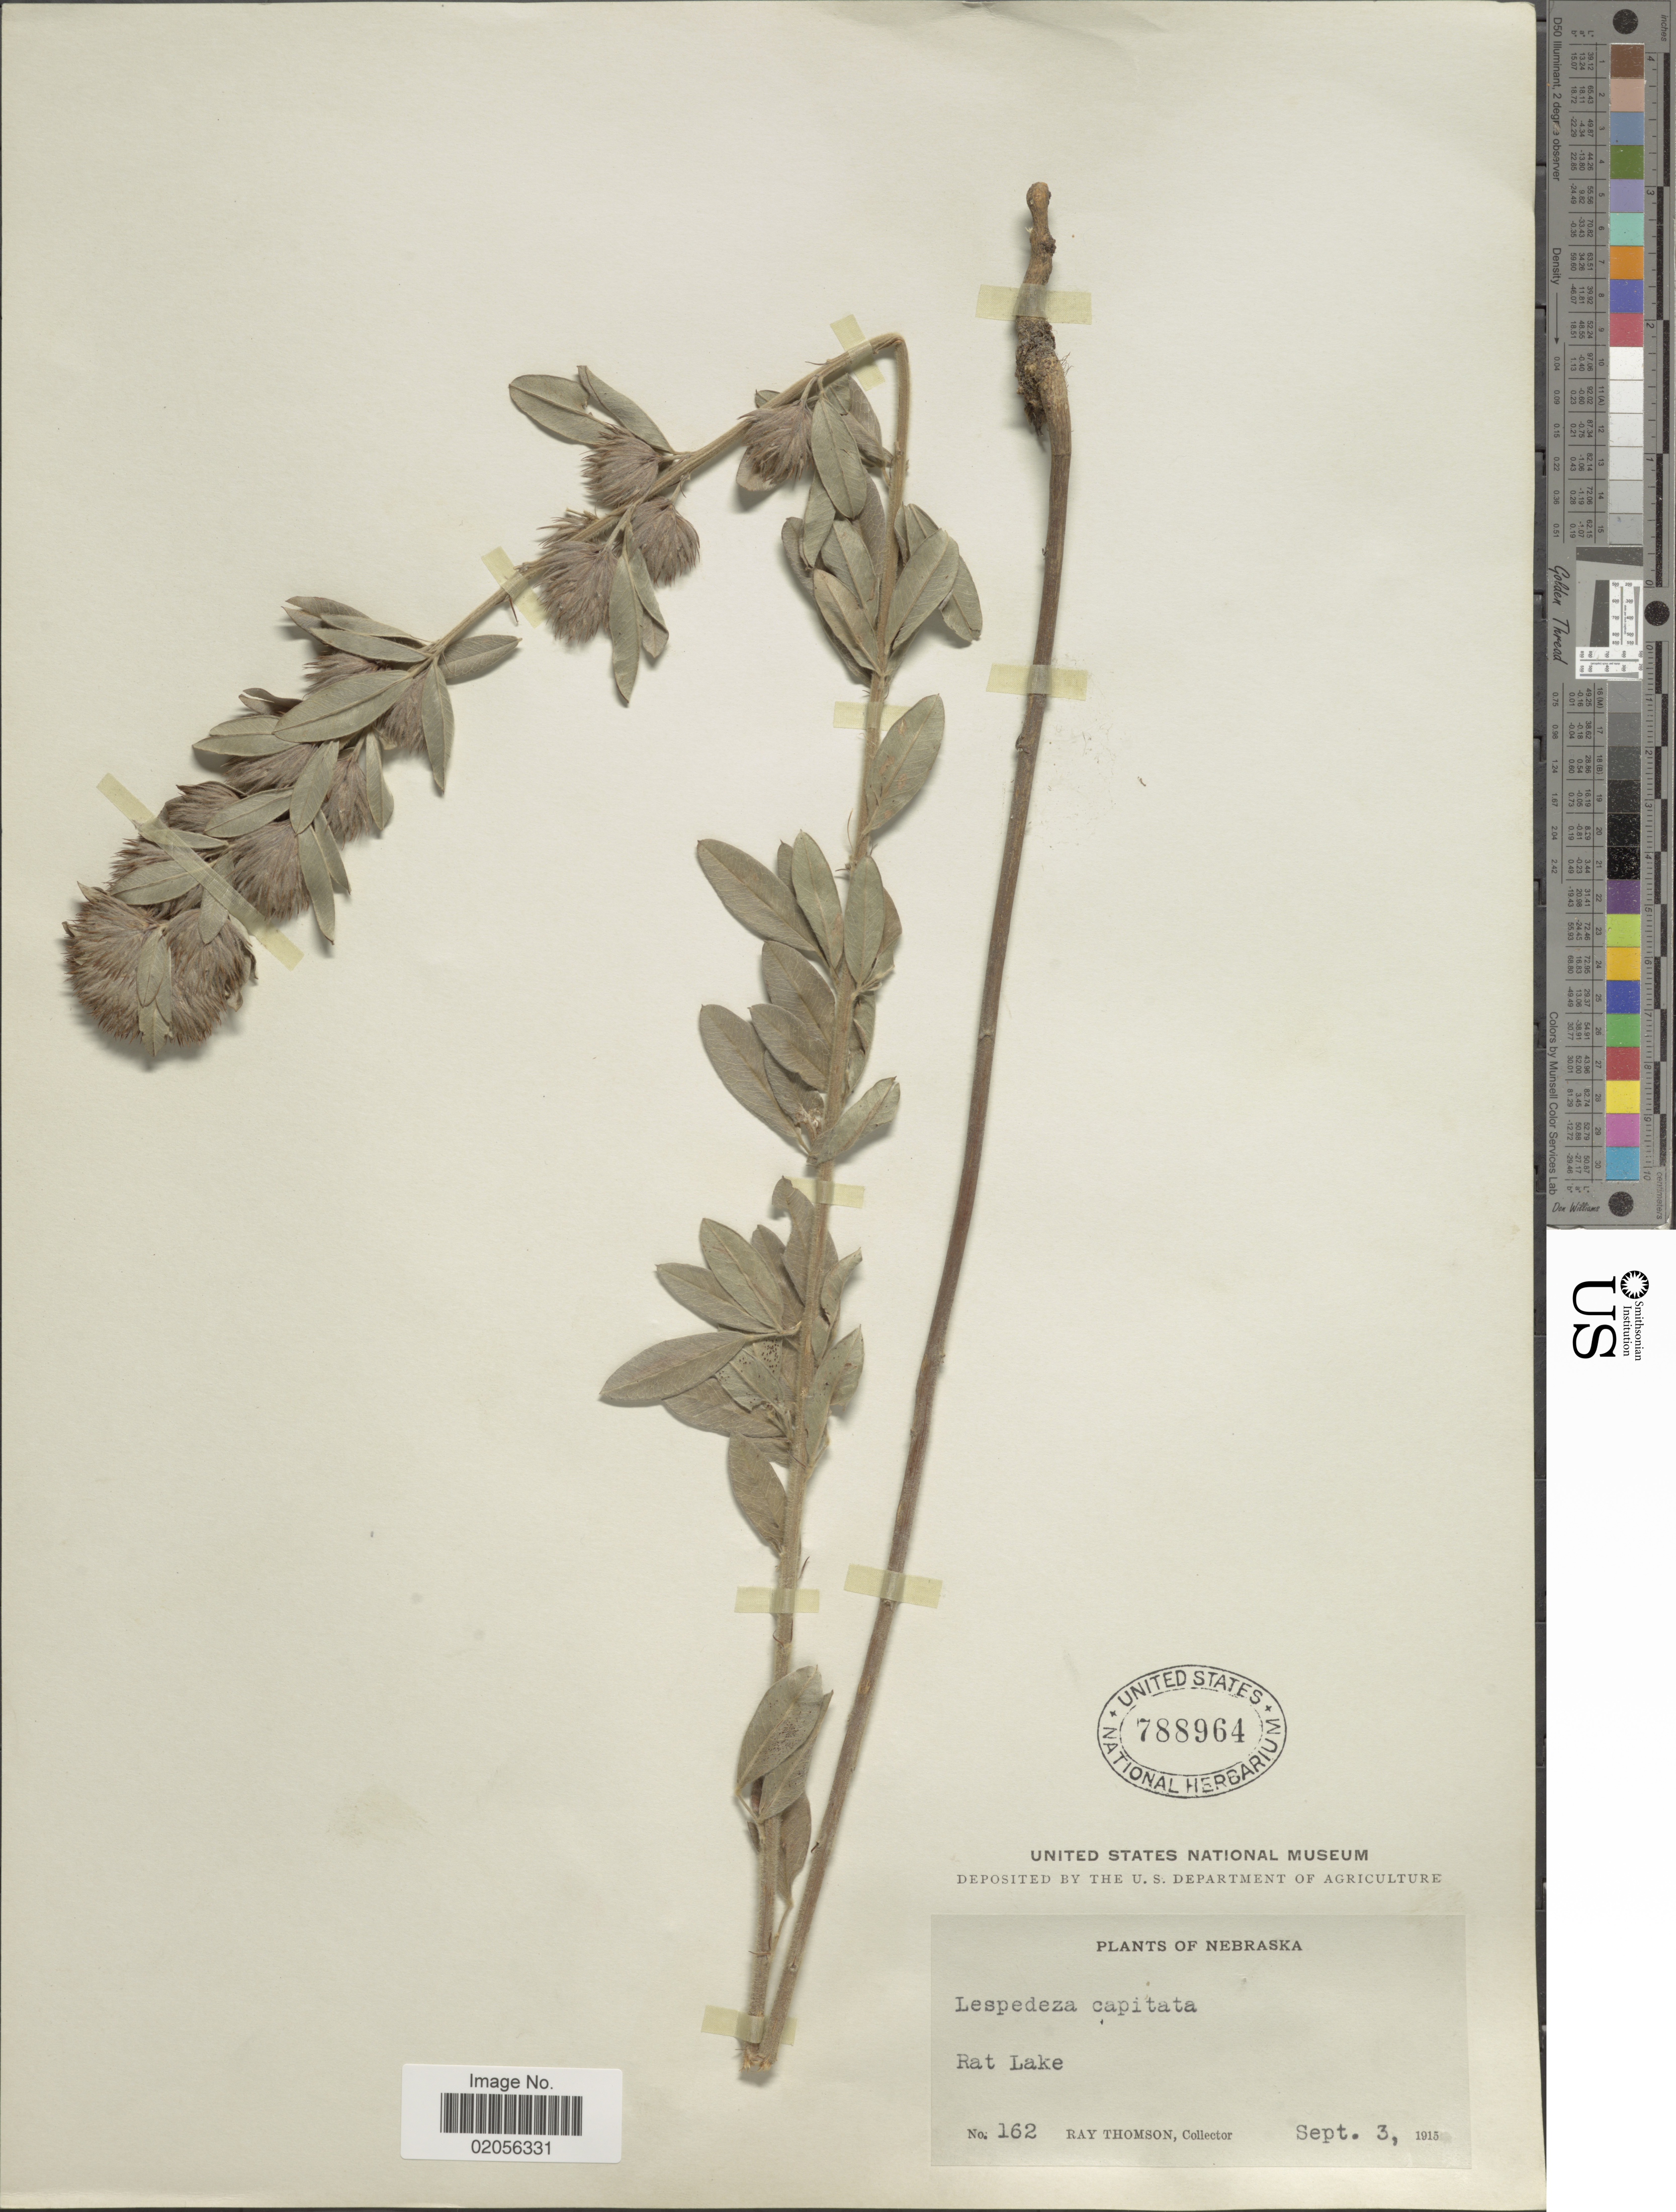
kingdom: Plantae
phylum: Tracheophyta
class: Magnoliopsida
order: Fabales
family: Fabaceae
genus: Lespedeza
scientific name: Lespedeza capitata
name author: Michx.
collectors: R. Thomson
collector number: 162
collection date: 1915-09-03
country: United States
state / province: Nebraska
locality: Rat Lake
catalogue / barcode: US 788964